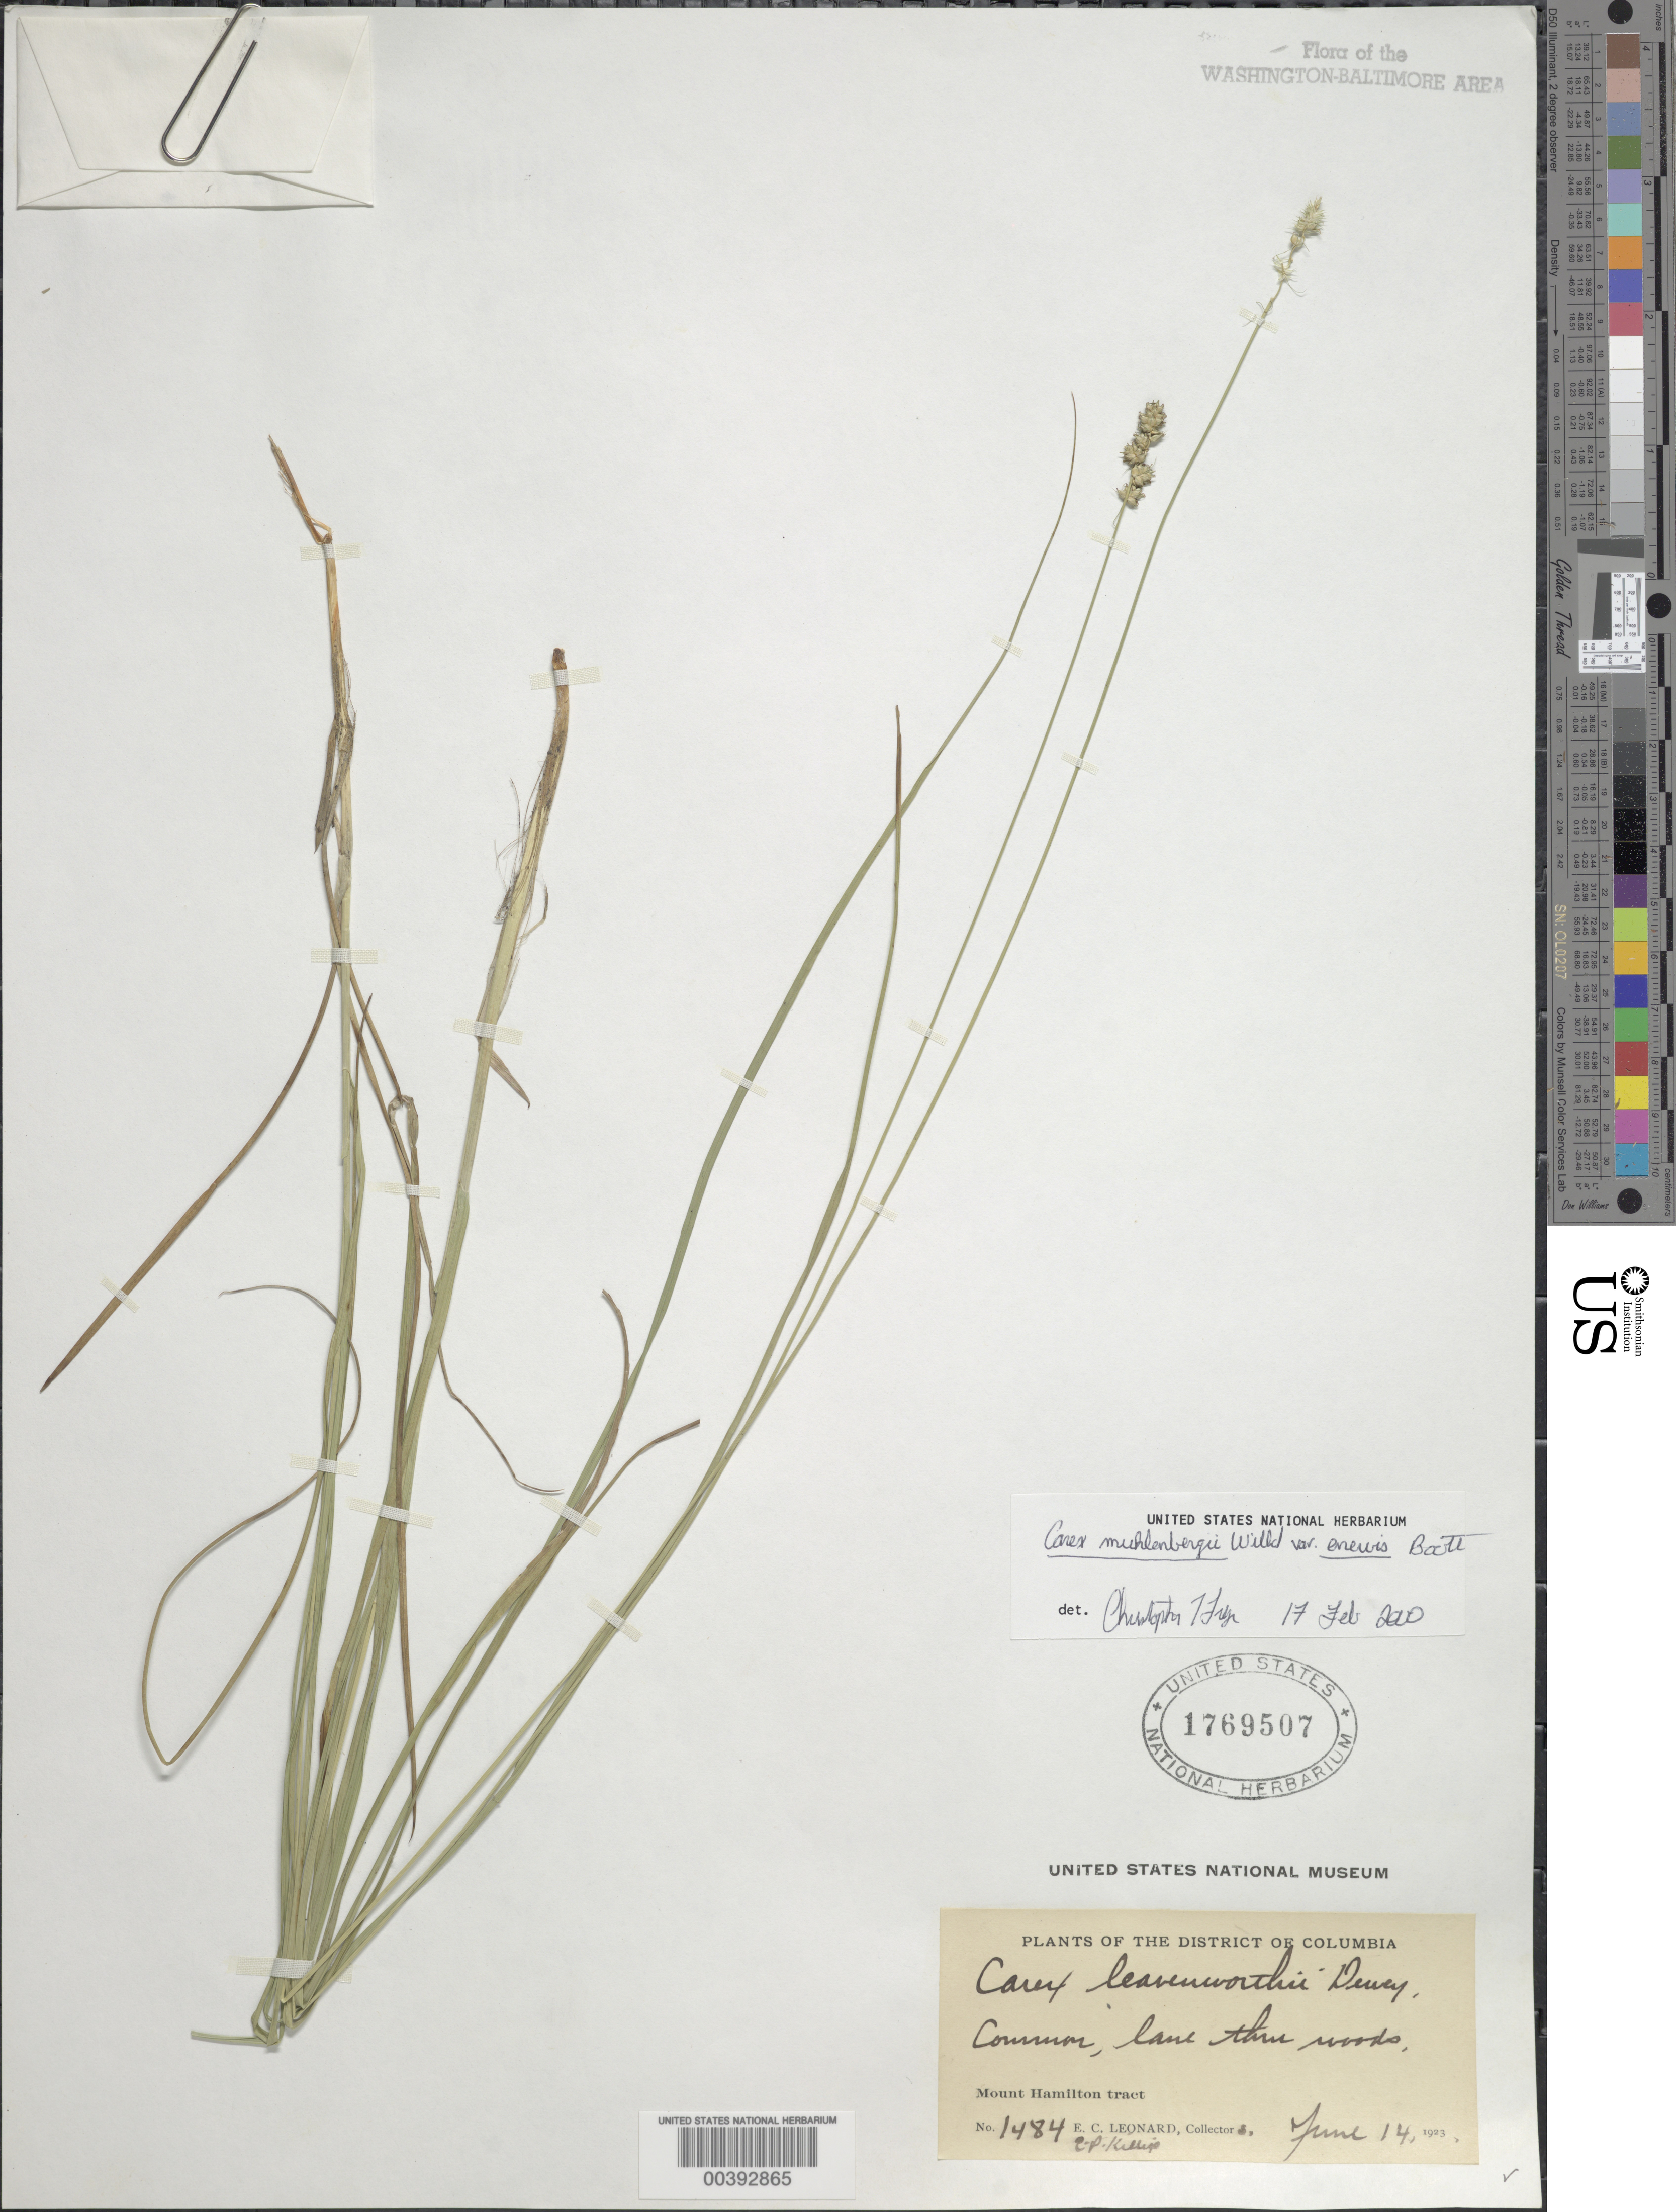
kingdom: Plantae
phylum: Tracheophyta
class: Liliopsida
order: Poales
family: Cyperaceae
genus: Carex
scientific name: Carex muehlenbergii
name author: Willd.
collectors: E. C. Leonard & E. P. Killip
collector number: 1484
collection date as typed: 14 Jun 1923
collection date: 1923-06-14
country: United States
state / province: District of Columbia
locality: Mount Hamilton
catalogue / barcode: US 1769507